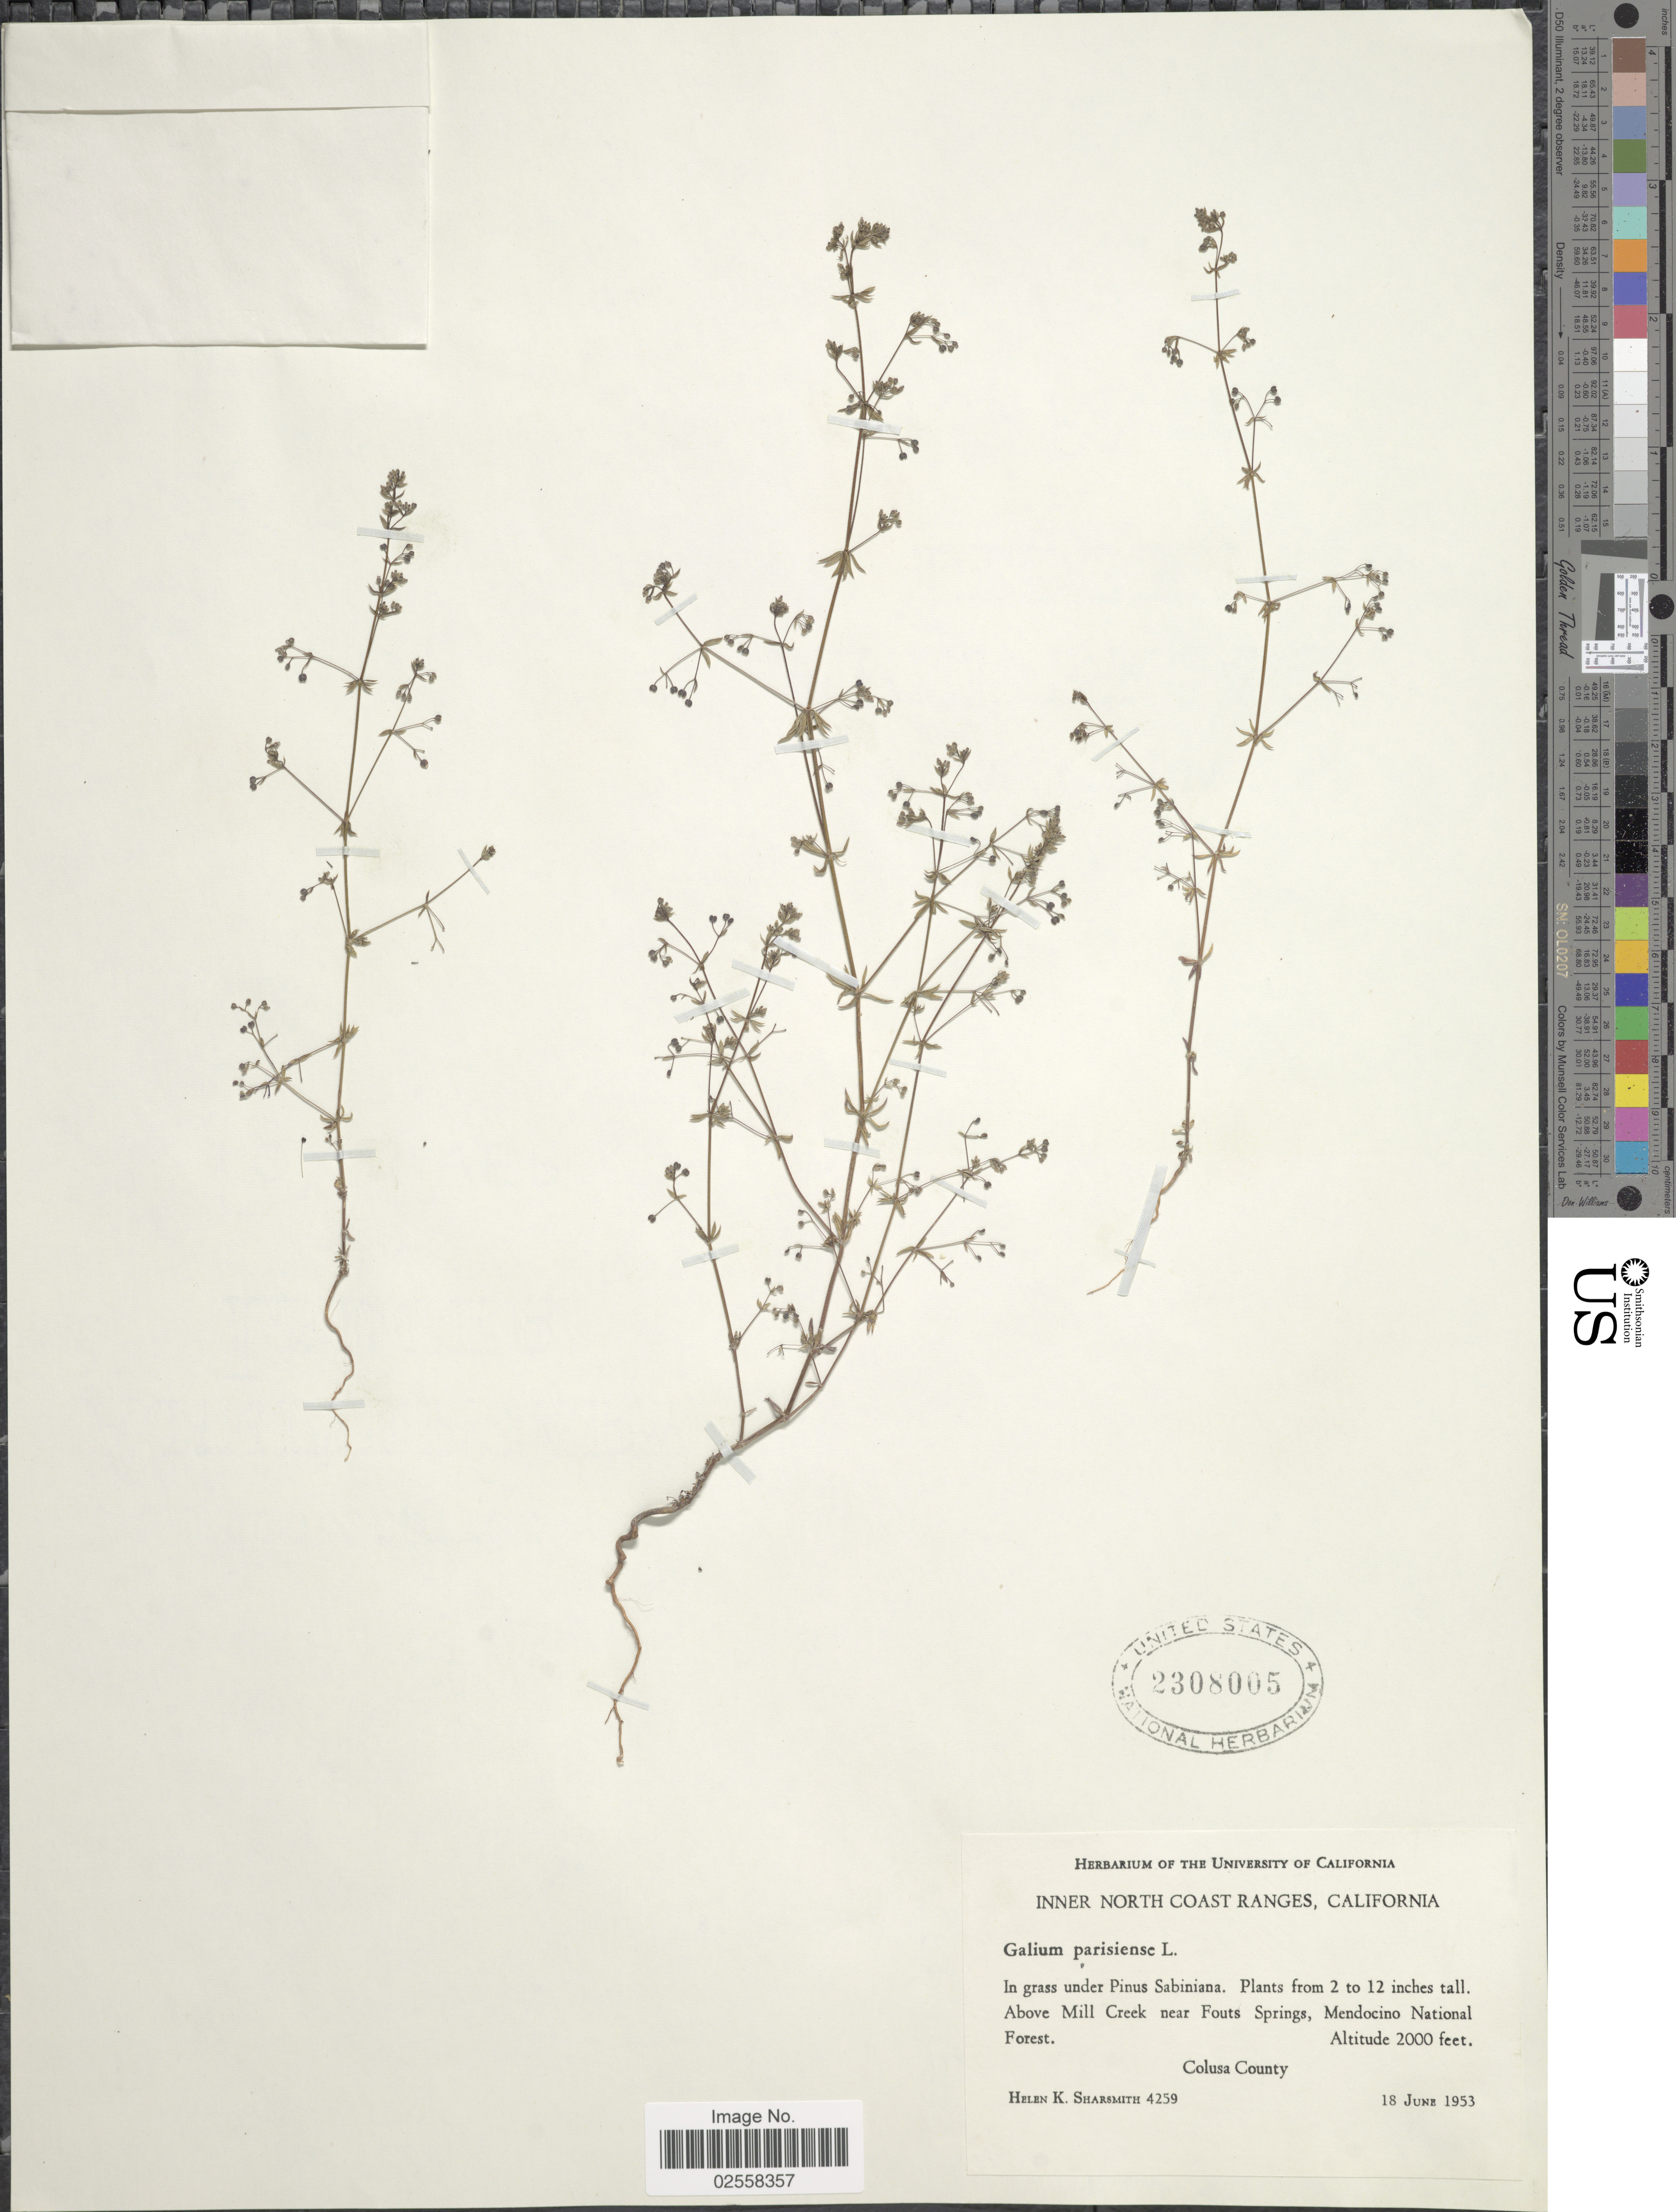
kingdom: Plantae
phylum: Tracheophyta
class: Magnoliopsida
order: Gentianales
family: Rubiaceae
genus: Galium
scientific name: Galium parisiense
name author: L.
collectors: H. Sharsmith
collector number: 4259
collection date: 1953-06-18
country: United States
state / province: California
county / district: Colusa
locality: Inner North Coast Ranges, above Mill Creek near Fouts Springs, Mendocino National Forest, Colusa County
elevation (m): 610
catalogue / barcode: US 2308005